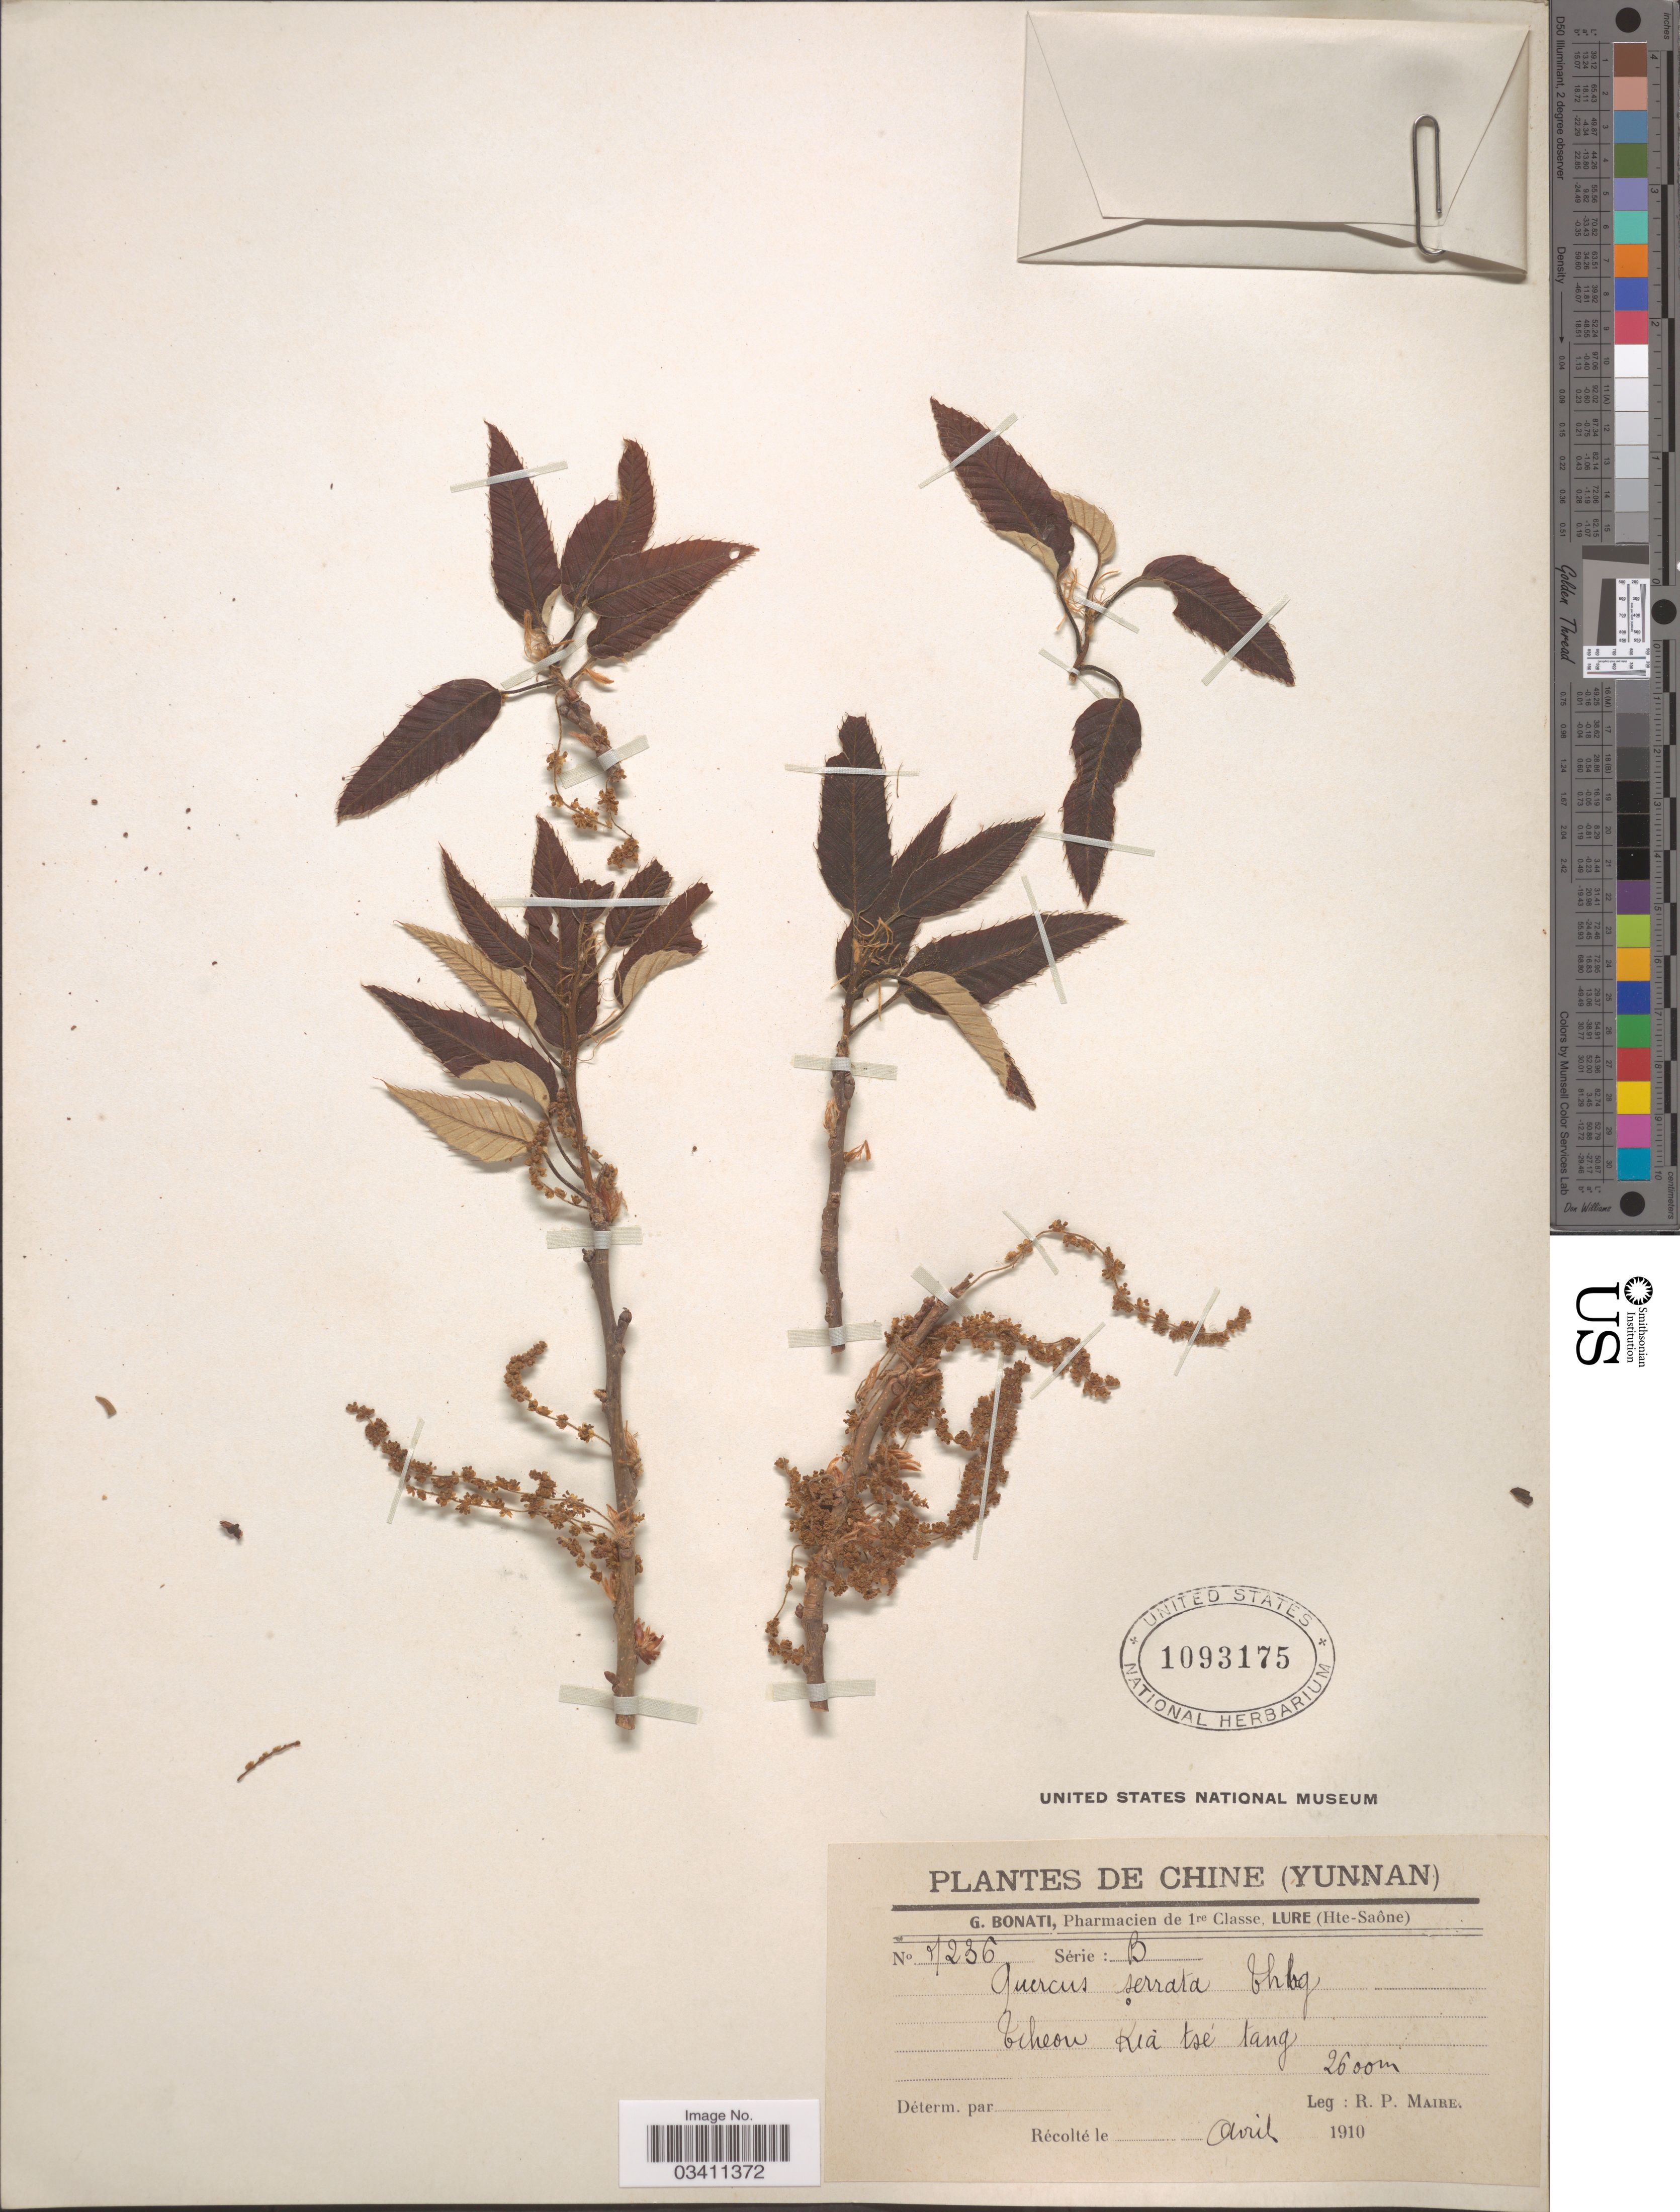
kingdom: Plantae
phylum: Tracheophyta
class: Magnoliopsida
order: Fagales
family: Fagaceae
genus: Quercus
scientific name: Quercus acutissima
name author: Carruth.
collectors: R.-P. Maire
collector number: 7236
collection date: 1910-04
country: China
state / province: Yunnan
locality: Tcheou Kia tsé tang.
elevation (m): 2600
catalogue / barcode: US 1093175